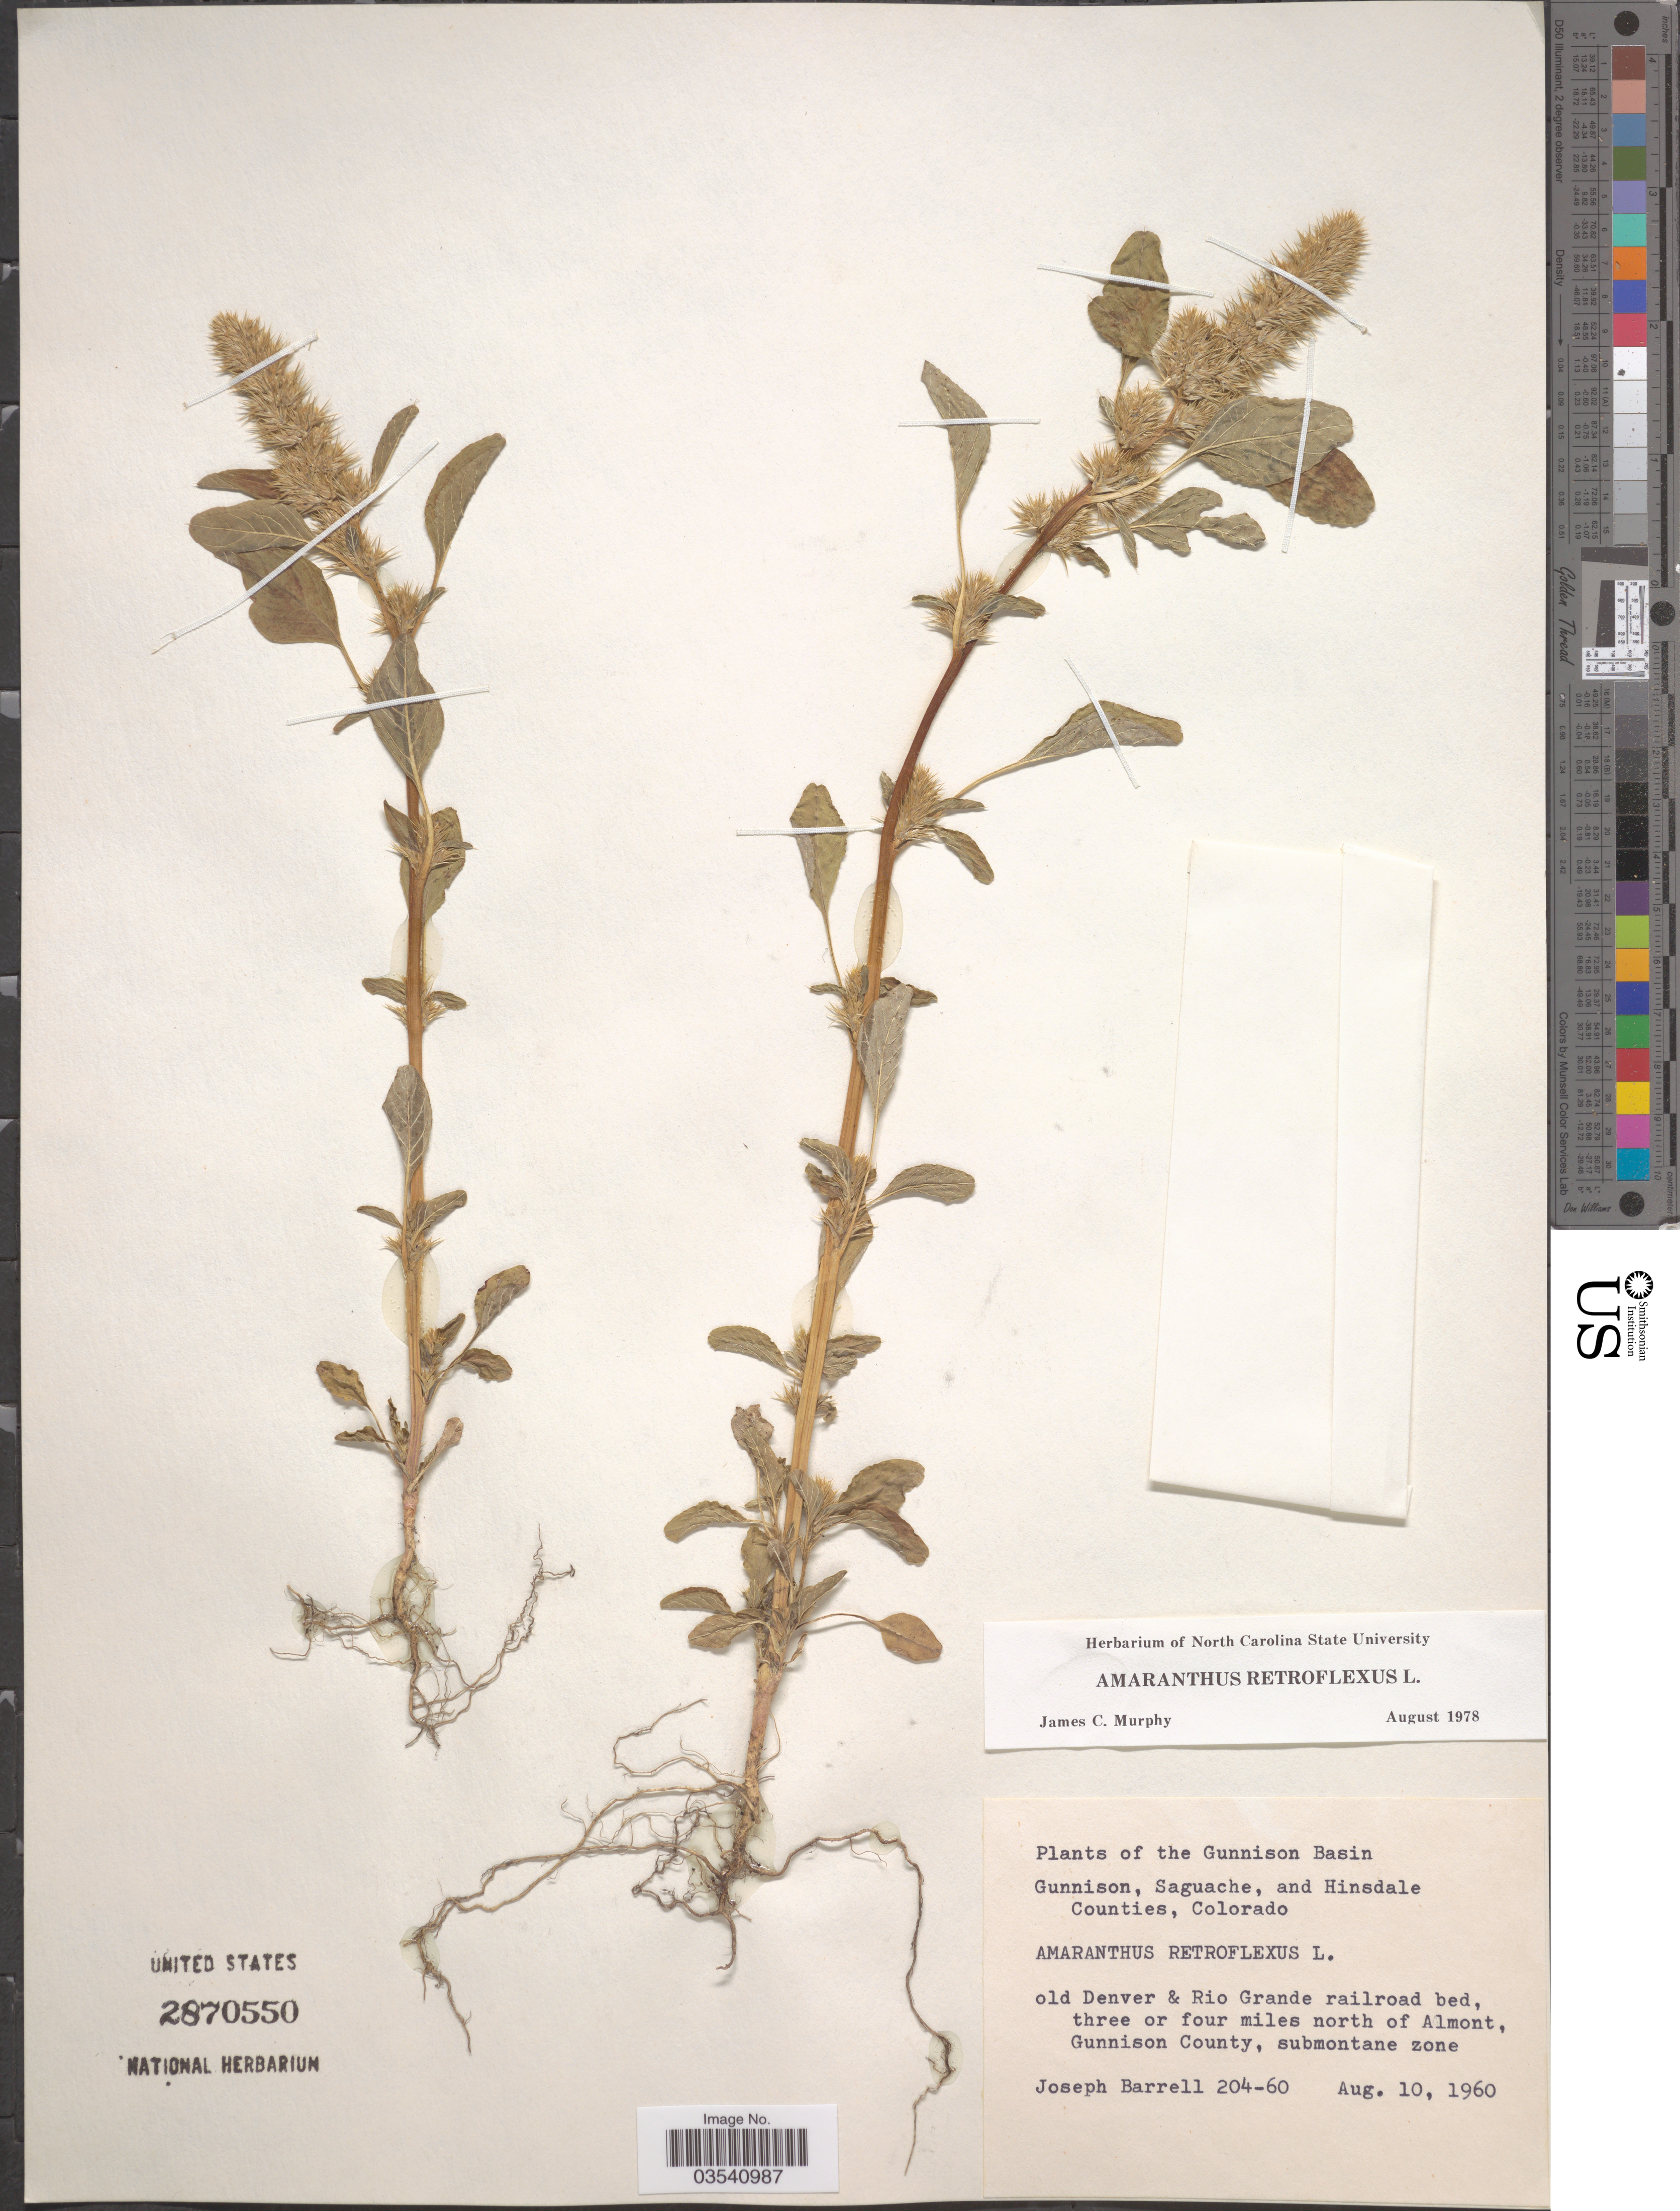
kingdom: Plantae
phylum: Tracheophyta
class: Magnoliopsida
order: Caryophyllales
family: Amaranthaceae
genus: Amaranthus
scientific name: Amaranthus retroflexus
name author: L.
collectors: J. Barrell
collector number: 204-60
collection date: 1960-08-10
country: United States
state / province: Colorado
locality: The Gunnison Basin. Old Denver & Rio Grande railroad bed, three or four miles north of Almont, Gunnison County. submontane zone.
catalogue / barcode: US 2870550